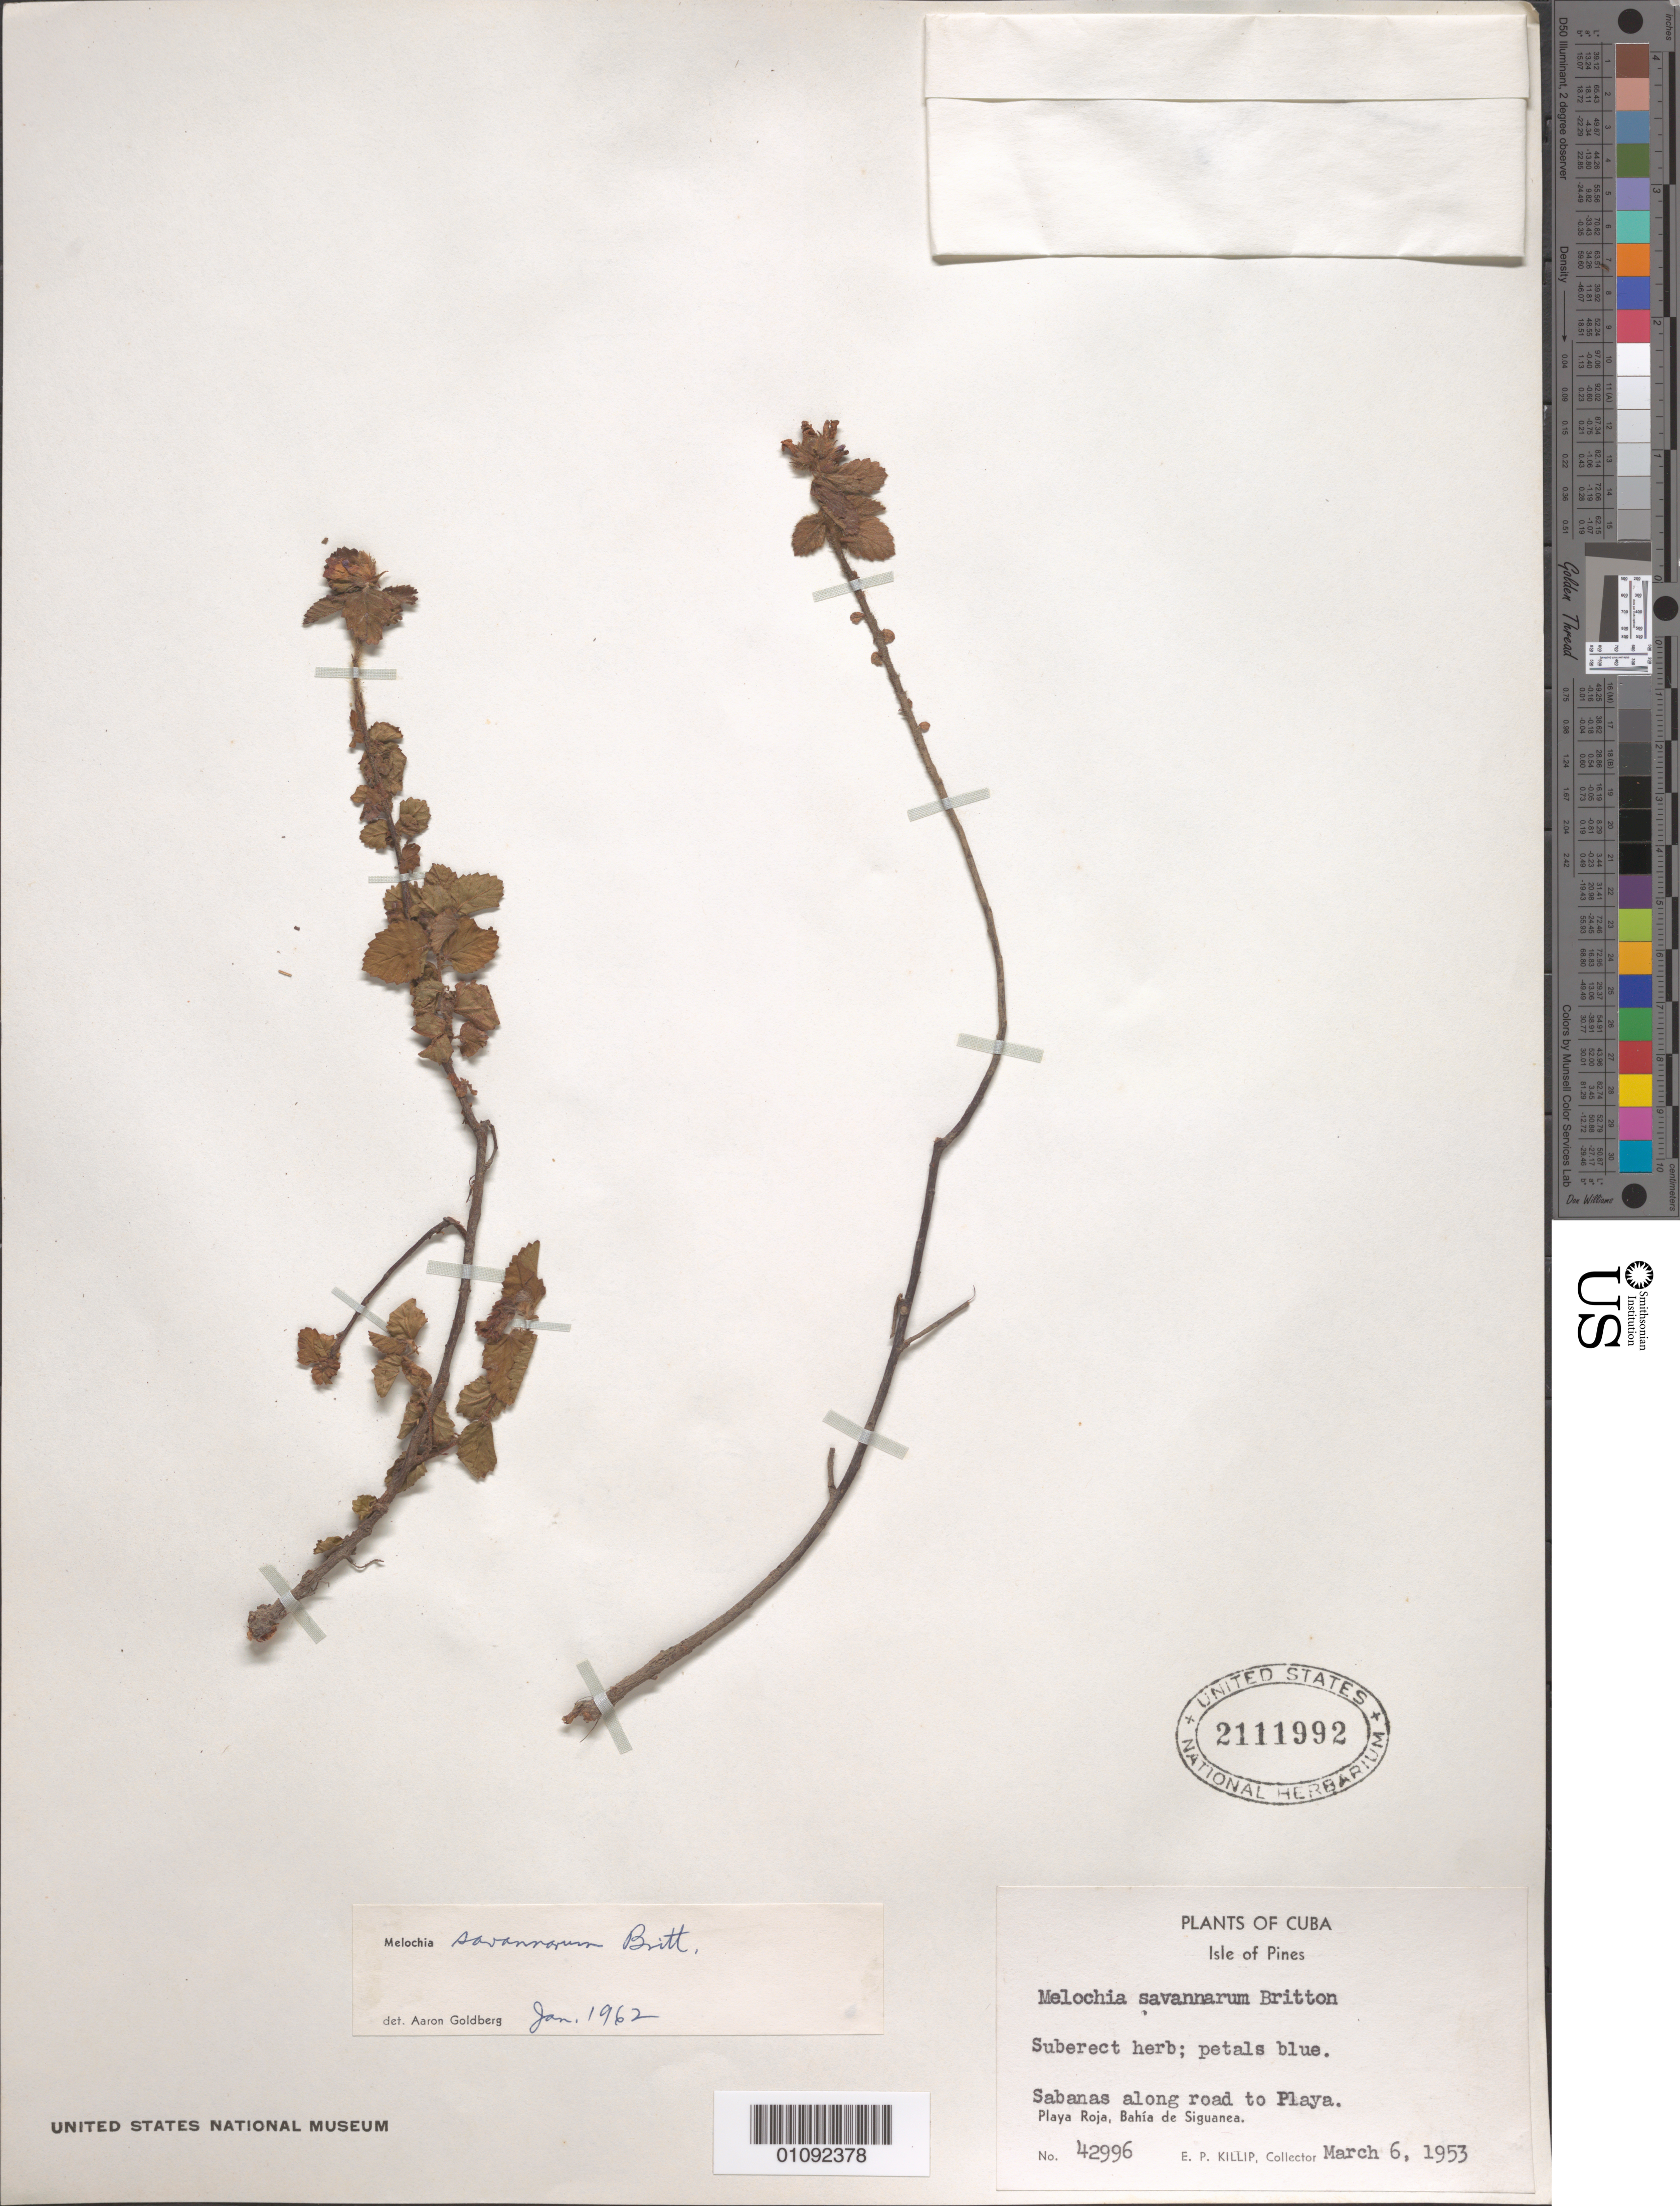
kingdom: Plantae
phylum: Tracheophyta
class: Magnoliopsida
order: Malvales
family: Malvaceae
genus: Melochia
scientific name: Melochia savannarum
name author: Britton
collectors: E. P. Killip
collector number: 42996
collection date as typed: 06 Mar 1953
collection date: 1953-03-06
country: Cuba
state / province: Isla de La Juventud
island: Isla de la Juventud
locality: Playa Roja, Bahia de Siguanea, Isle of Pines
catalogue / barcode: US 2111992